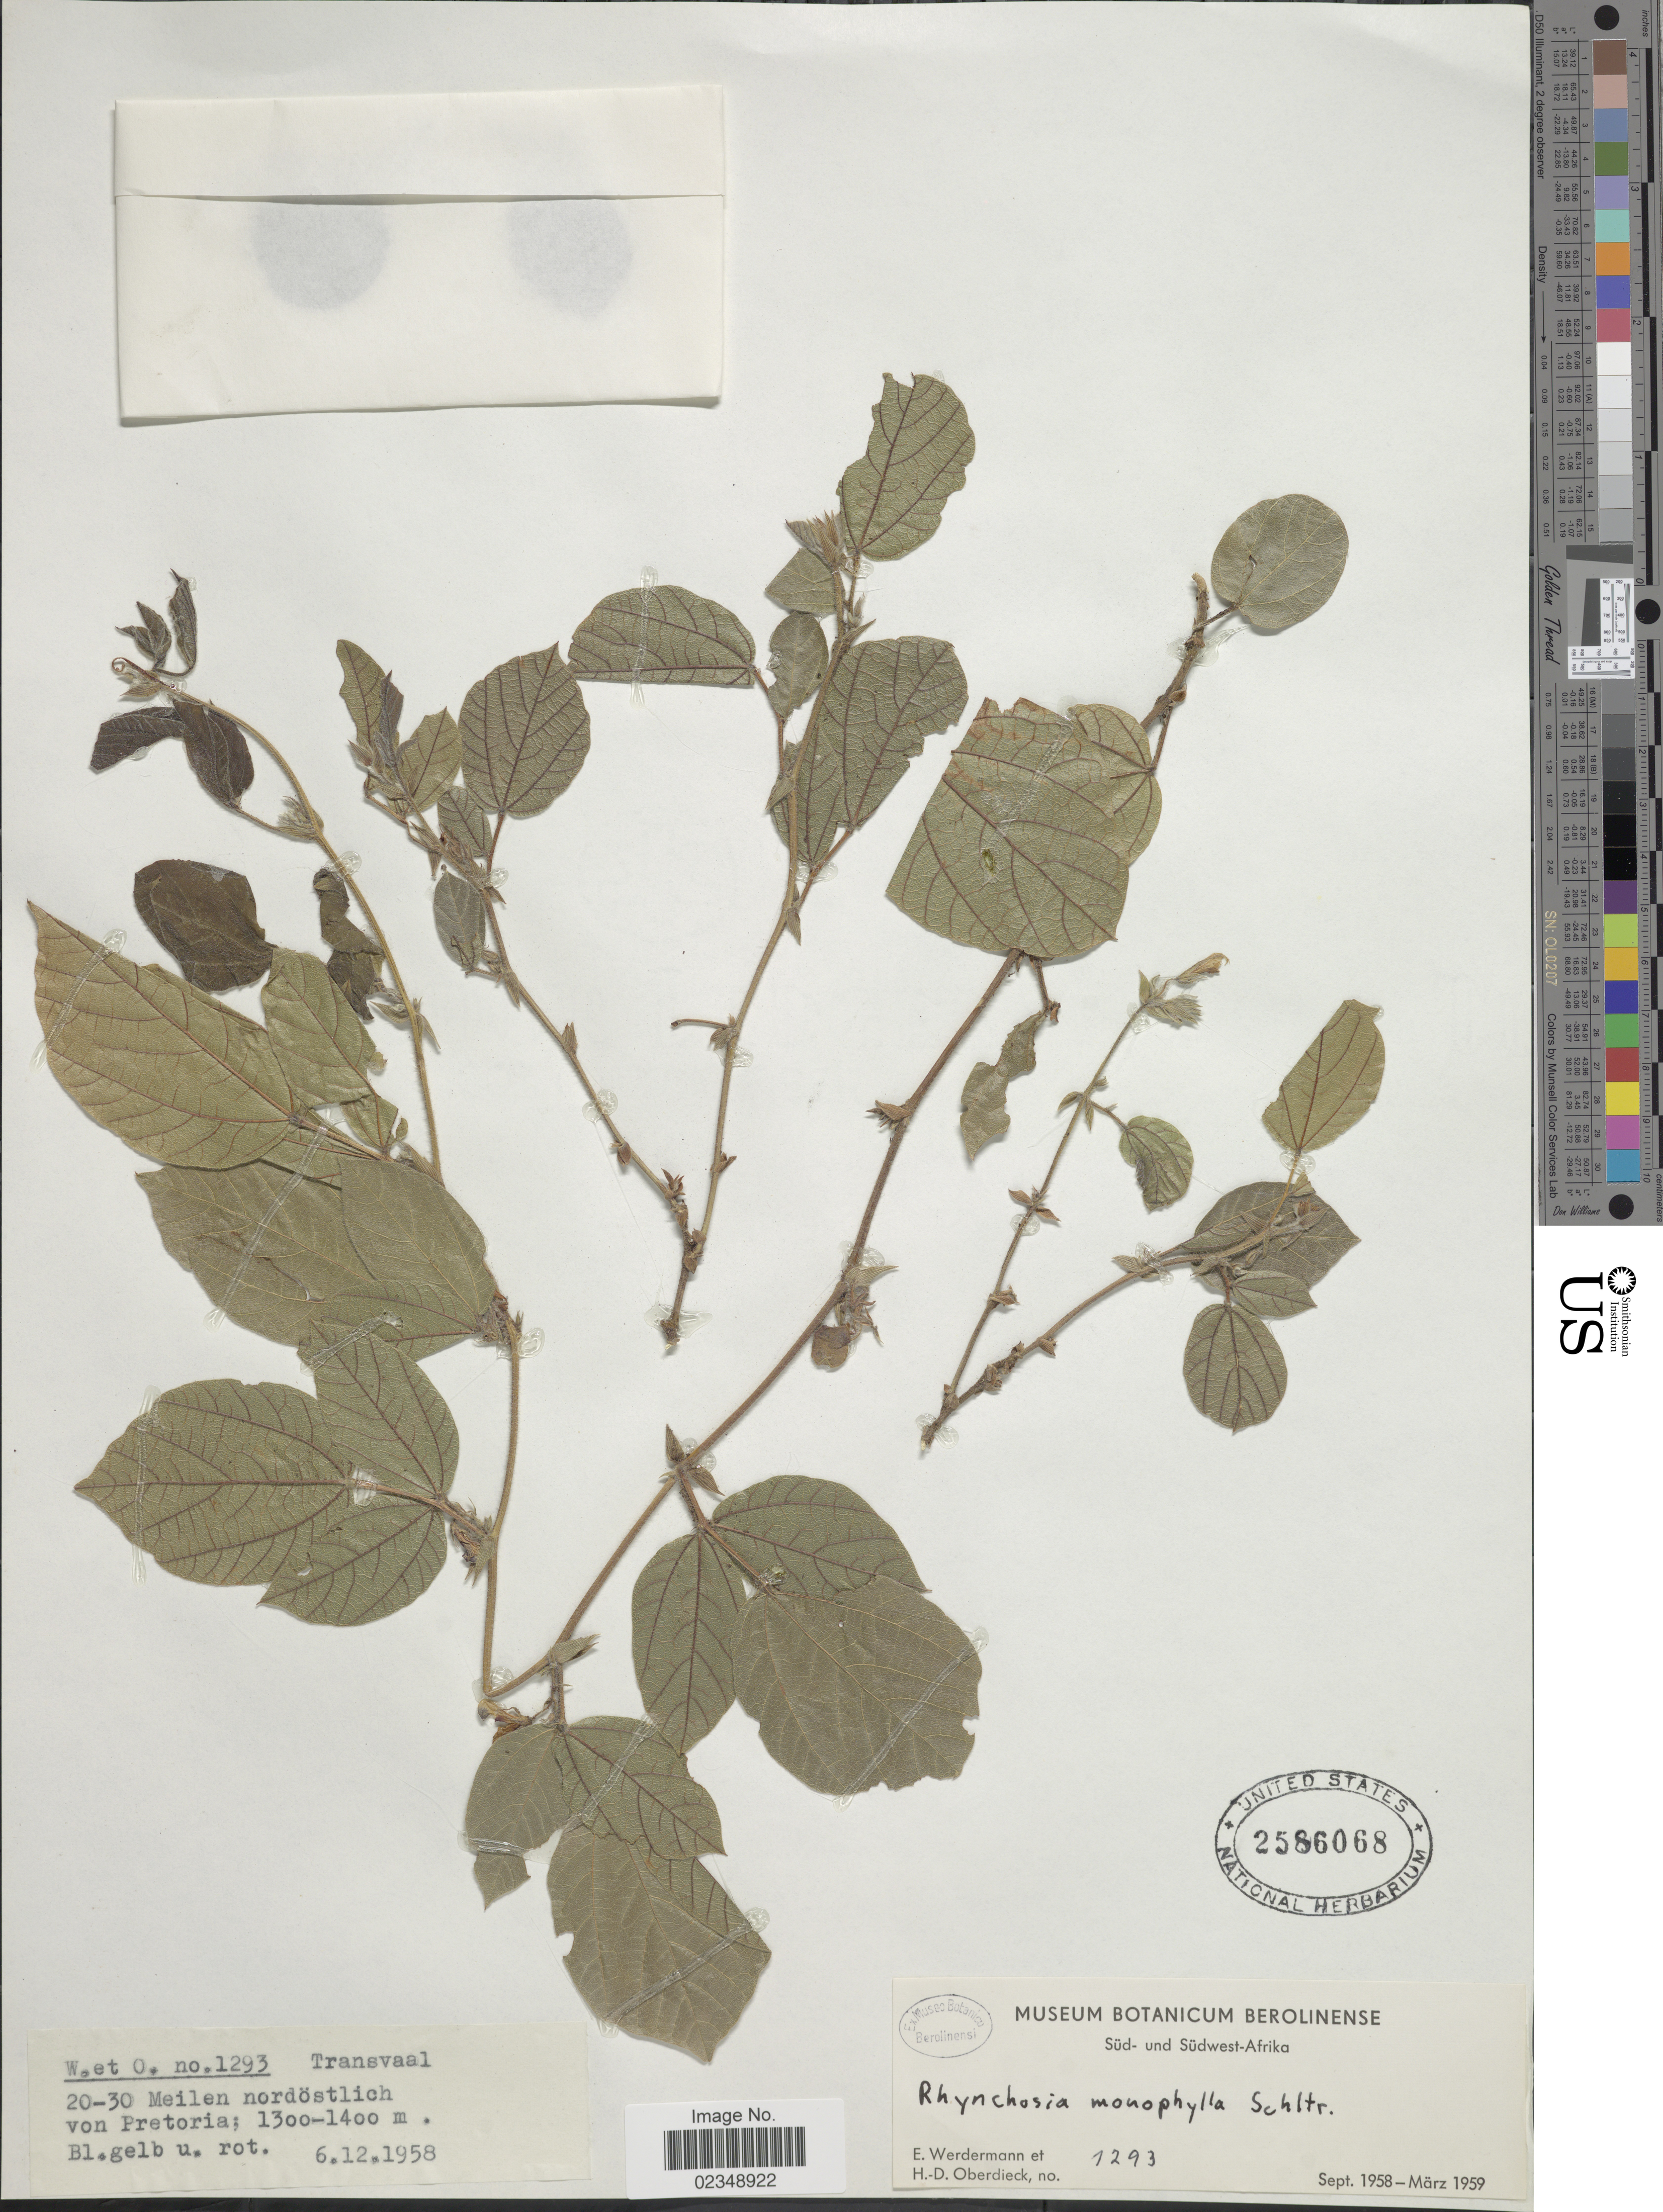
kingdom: Plantae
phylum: Tracheophyta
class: Magnoliopsida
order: Fabales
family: Fabaceae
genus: Rhynchosia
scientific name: Rhynchosia monophylla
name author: Schltr.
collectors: E. Wedermann & H. Oberdieck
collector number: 1293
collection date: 1958-12-06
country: South Africa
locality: Süd- und Südwest-Afrika. Transvaal. 20-30 Meilen nordöstlich von Pretoria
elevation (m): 1300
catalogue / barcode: US 2586068